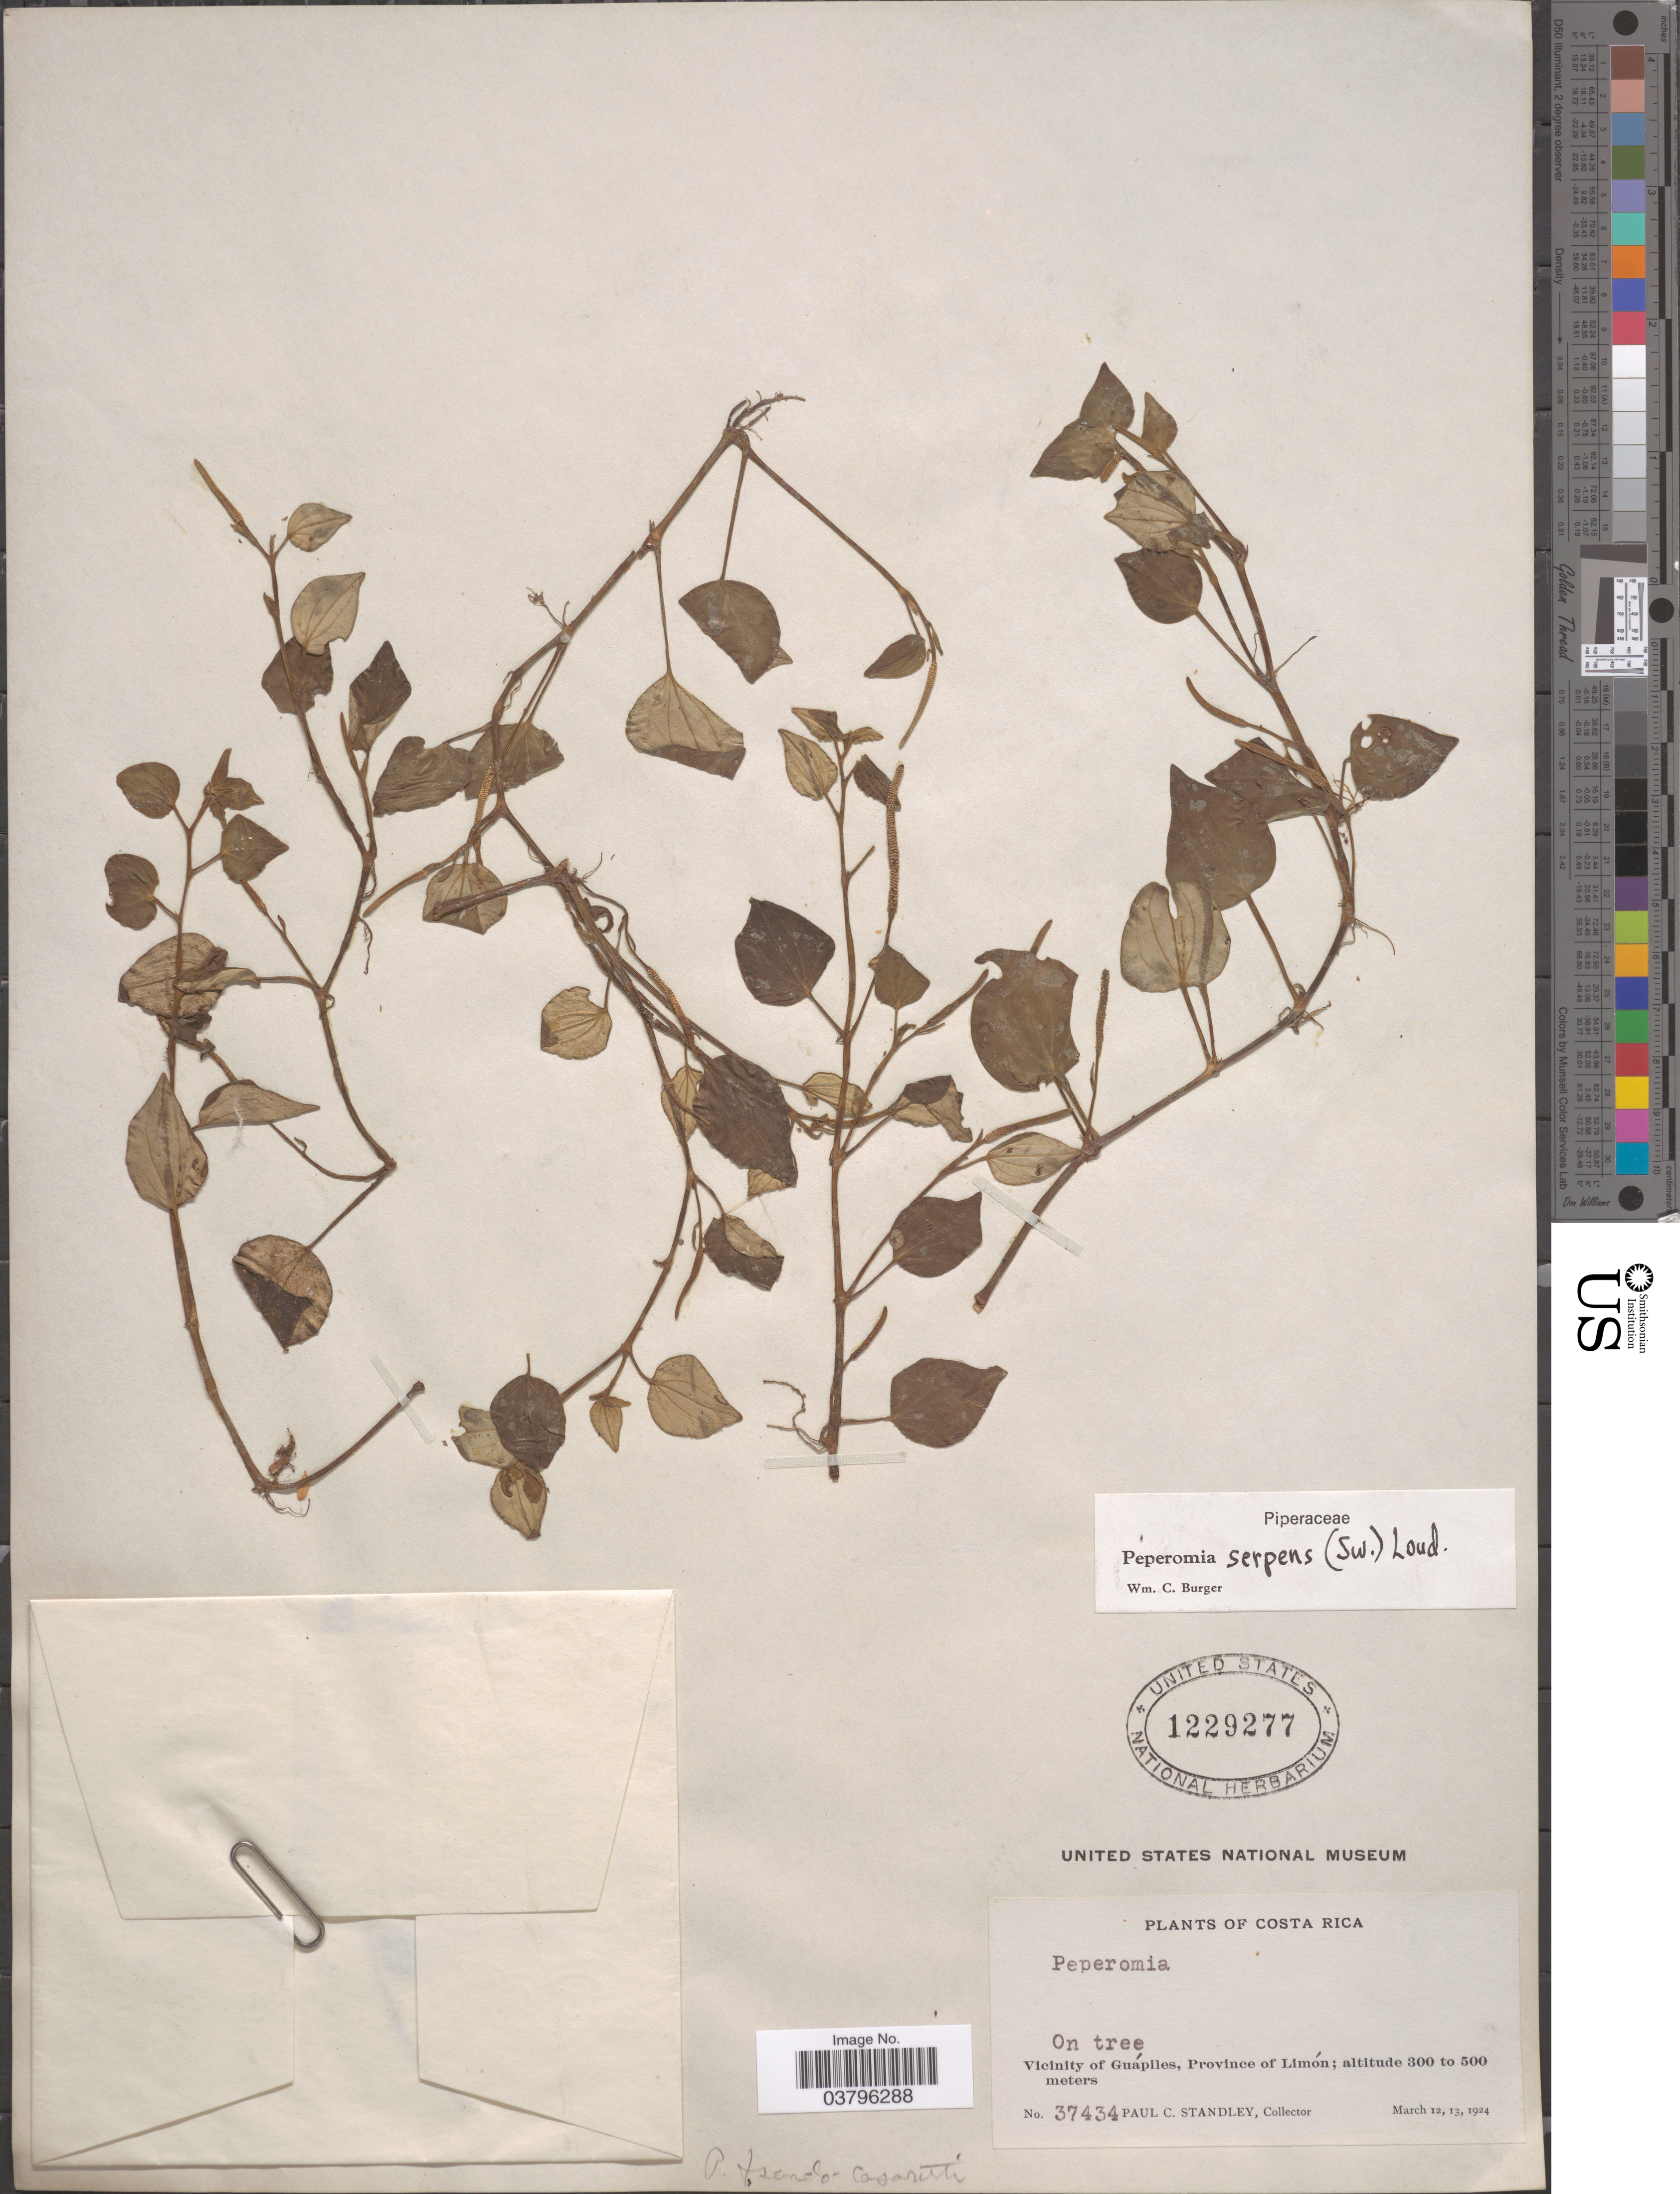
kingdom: Plantae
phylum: Tracheophyta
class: Magnoliopsida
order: Piperales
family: Piperaceae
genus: Peperomia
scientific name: Peperomia serpens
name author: (Sw.) Loudon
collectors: P. C. Standley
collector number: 37434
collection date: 1924-03-12/1924-03-13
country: Costa Rica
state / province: Limón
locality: Vicinity of Guápiles.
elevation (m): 300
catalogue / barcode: US 1229277